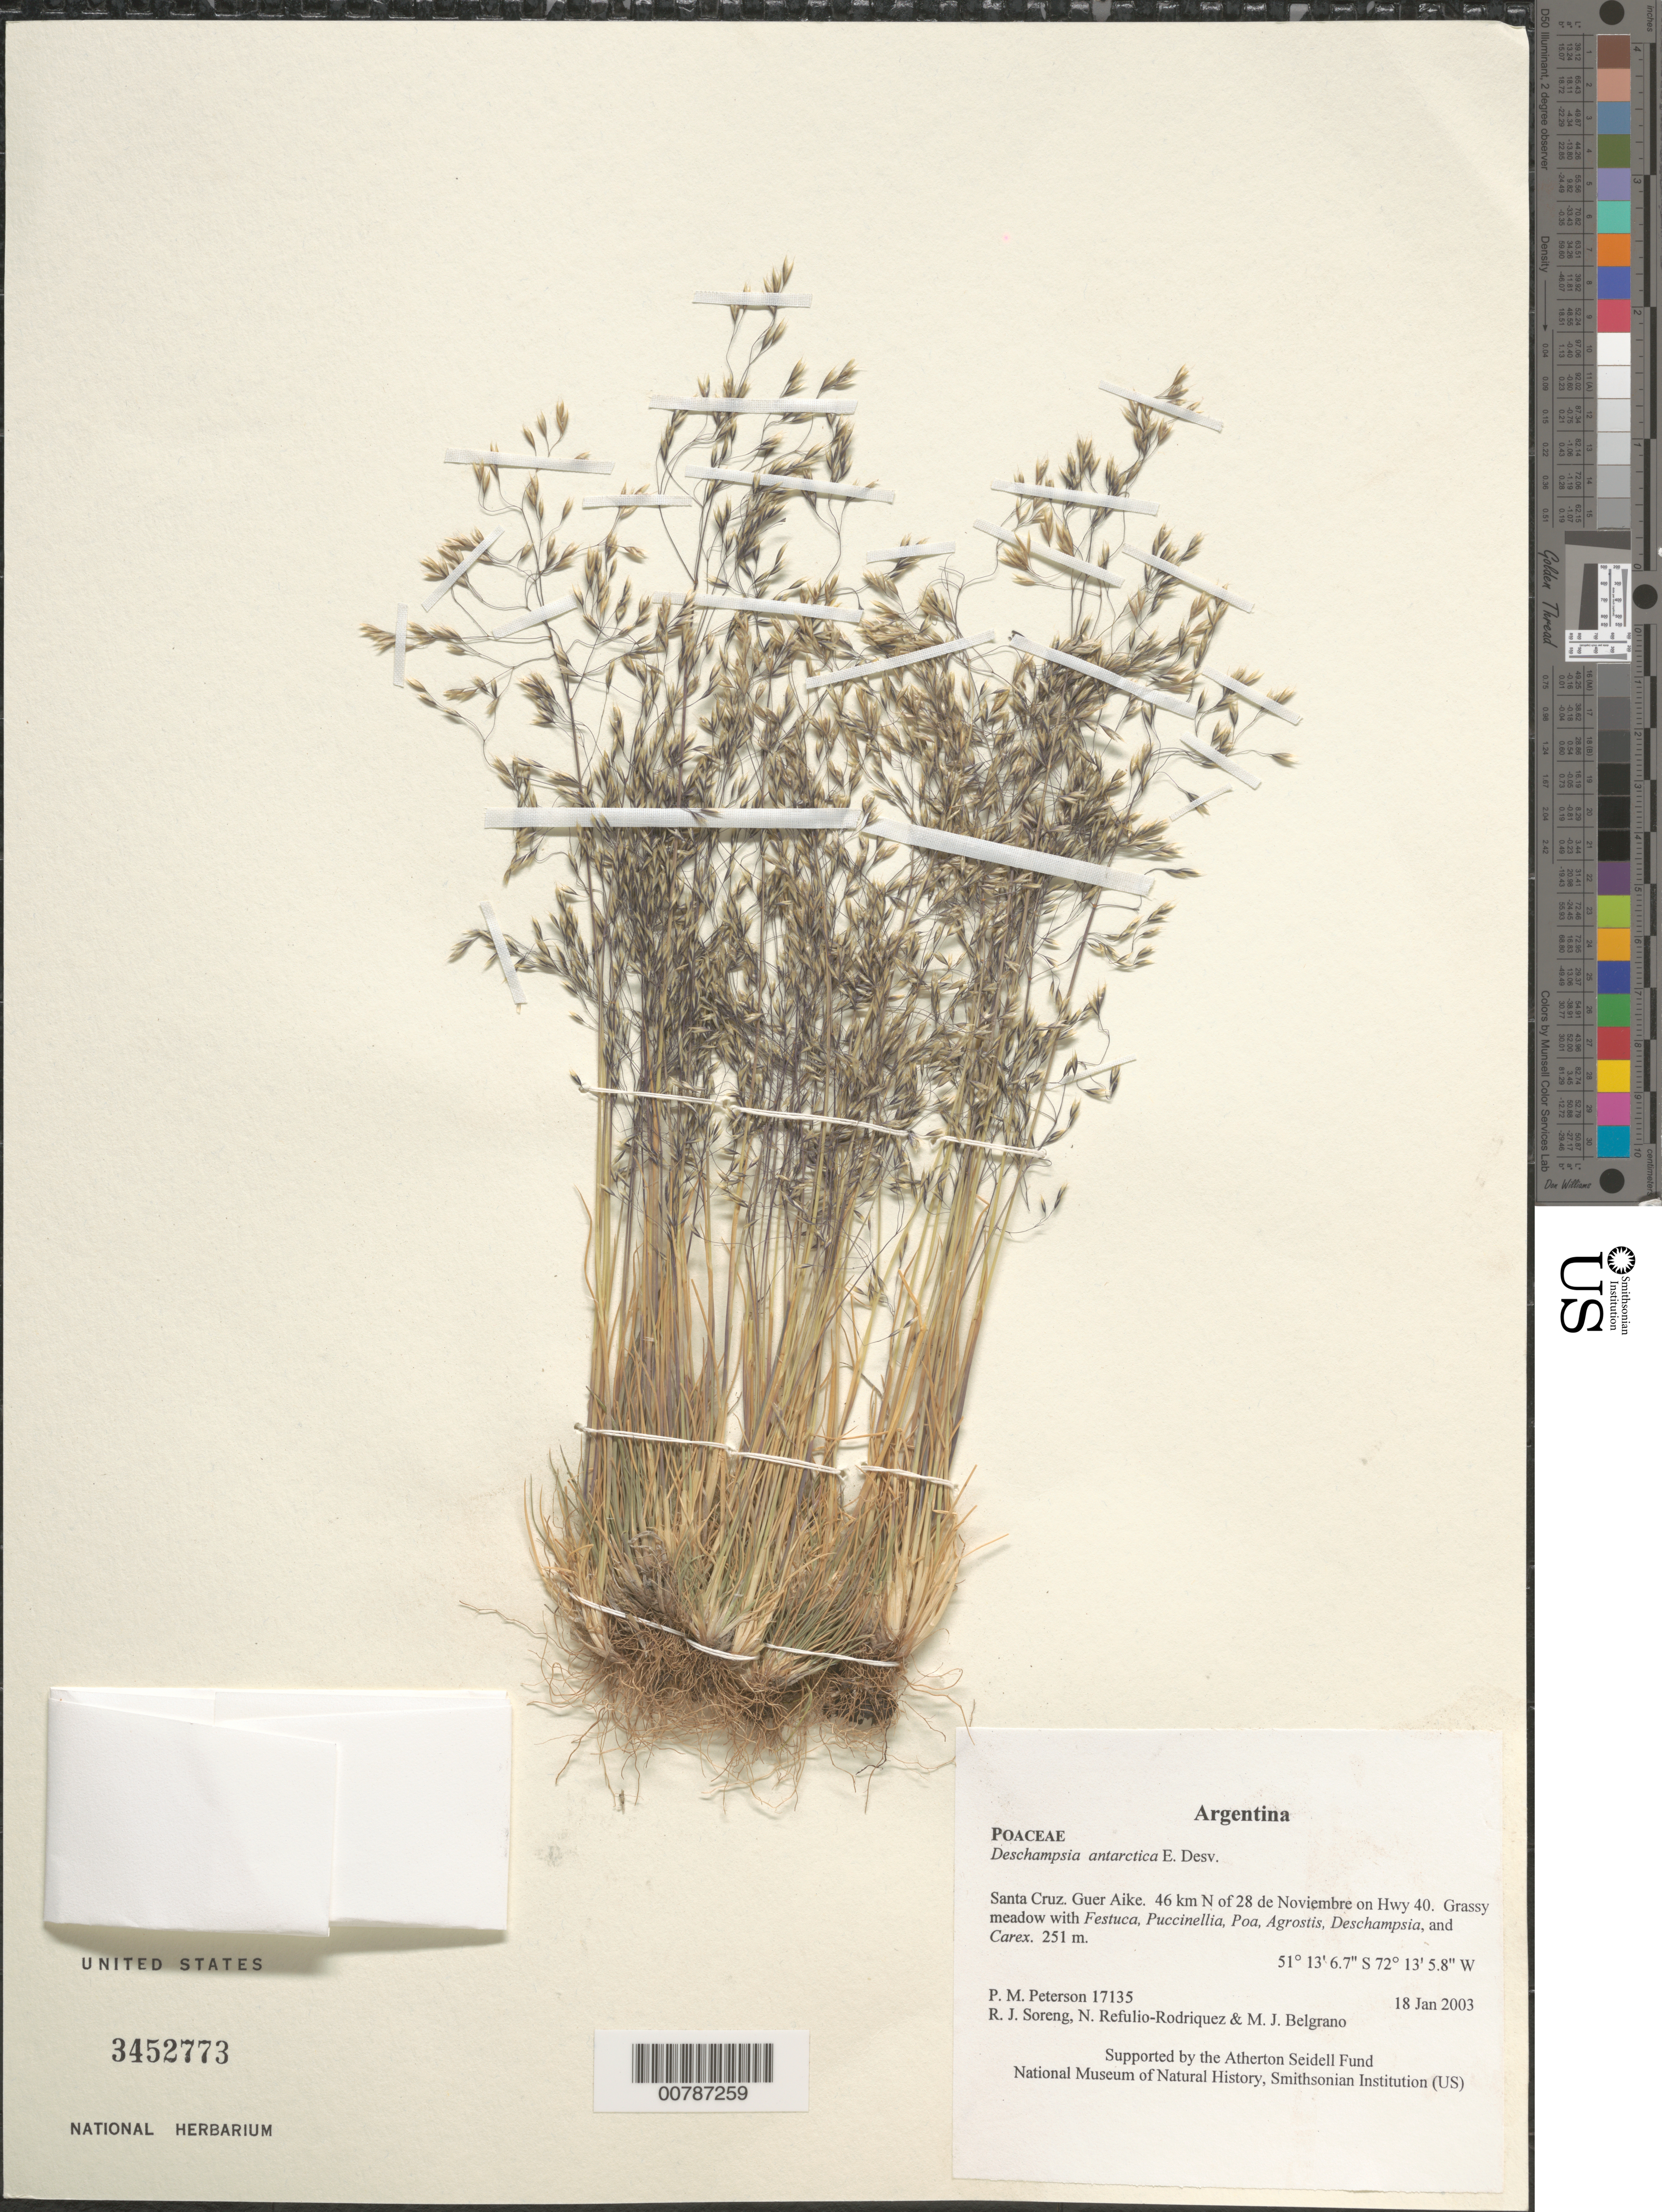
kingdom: Plantae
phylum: Tracheophyta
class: Liliopsida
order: Poales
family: Poaceae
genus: Deschampsia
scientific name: Deschampsia antarctica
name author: É. Desv.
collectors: P. M. Peterson, R. J. Soreng, N. Refulio-Rodríguez & M. Belgrano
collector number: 17135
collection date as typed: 18 Jan 2003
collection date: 2003-01-18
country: Argentina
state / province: Santa Cruz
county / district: Guer Aike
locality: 46 km N of 28 de Noviembre on Hwy 40. Grassy meadow with Festuca, Puccinellia, Poa, Agrostis, Deschampsia, and Carex.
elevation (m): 251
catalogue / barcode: US 3452773